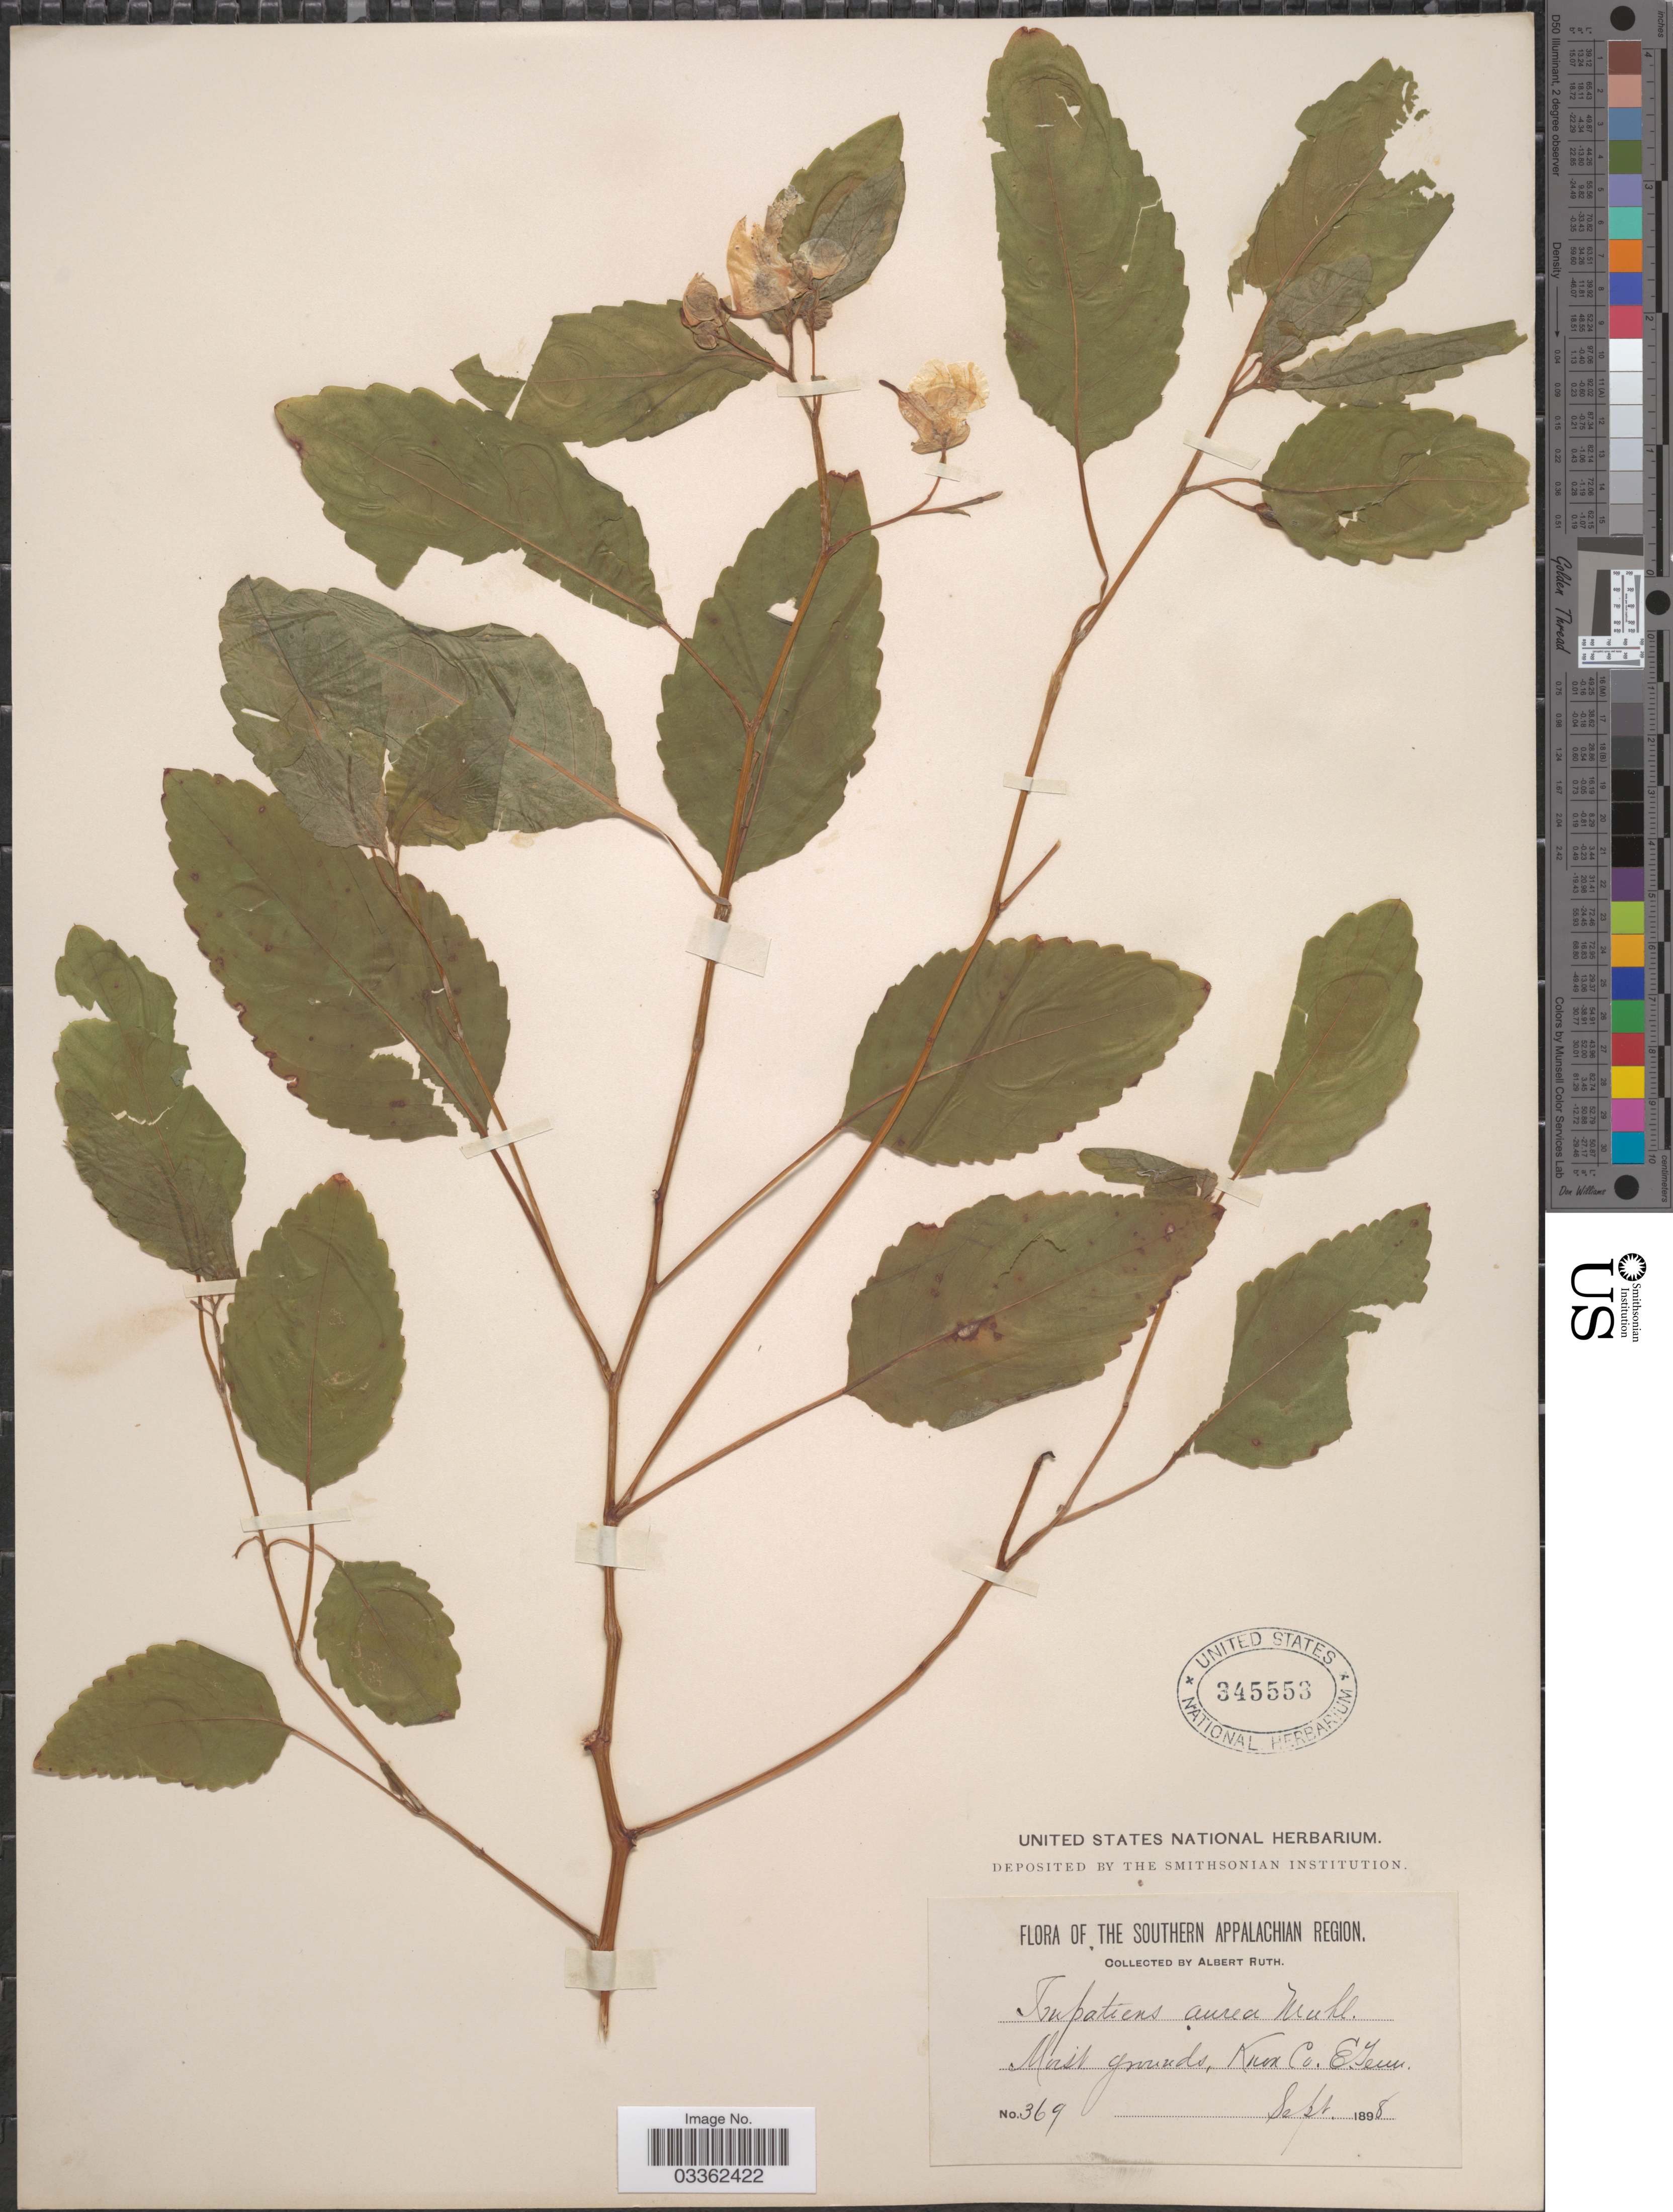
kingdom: Plantae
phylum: Tracheophyta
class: Magnoliopsida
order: Ericales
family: Balsaminaceae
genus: Impatiens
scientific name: Impatiens pallida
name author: Nutt.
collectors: A. Ruth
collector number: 369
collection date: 1898-09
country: United States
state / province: Tennessee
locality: The Southern Appalachian Region. Moist grounds, Knox Co. E. Tenn.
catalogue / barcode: US 345553